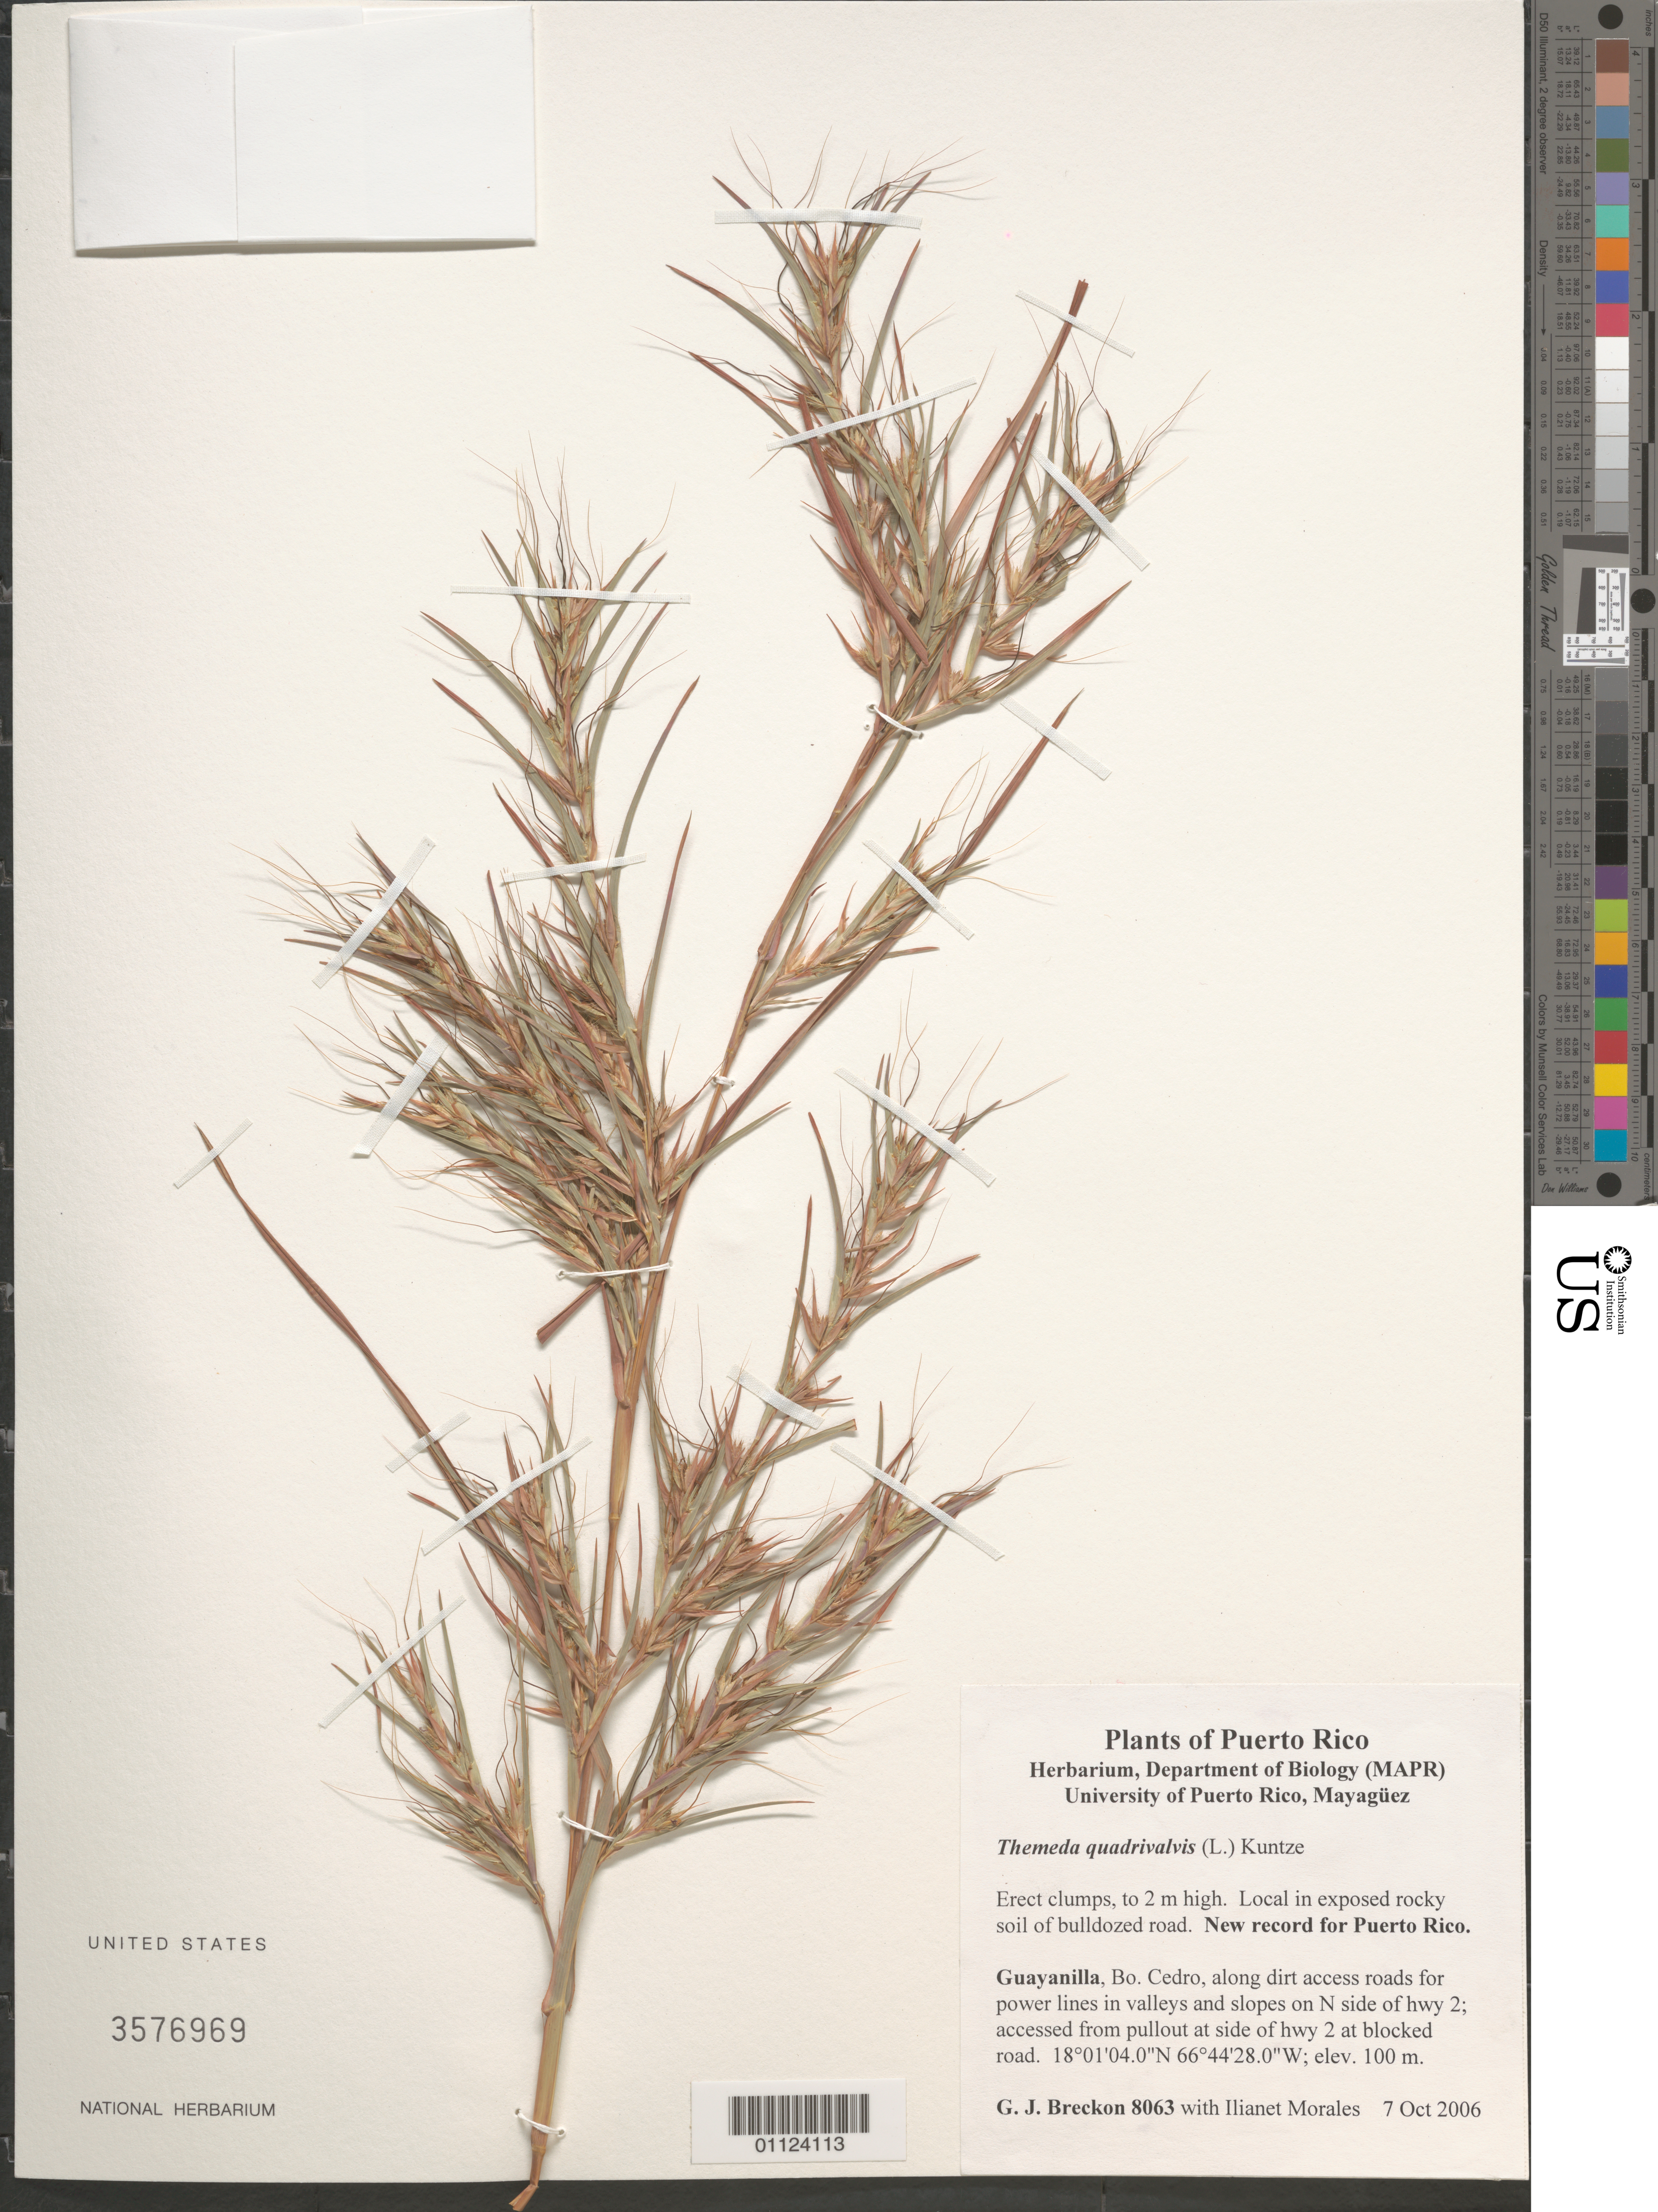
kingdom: Plantae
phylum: Tracheophyta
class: Liliopsida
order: Poales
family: Poaceae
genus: Themeda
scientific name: Themeda quadrivalvis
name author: (L.) Kuntze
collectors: G. Breckon & I. Morales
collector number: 8063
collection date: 2006-10-07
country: Puerto Rico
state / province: Guayanilla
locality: Bo. Cedro, on N side of Hwy 2, accessed from pullout at side of Hwy 2 at blocked road.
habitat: Local in exposed rocky soil of bulldozed road. New record for Puerto Rico.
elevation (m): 100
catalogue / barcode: US 3576969